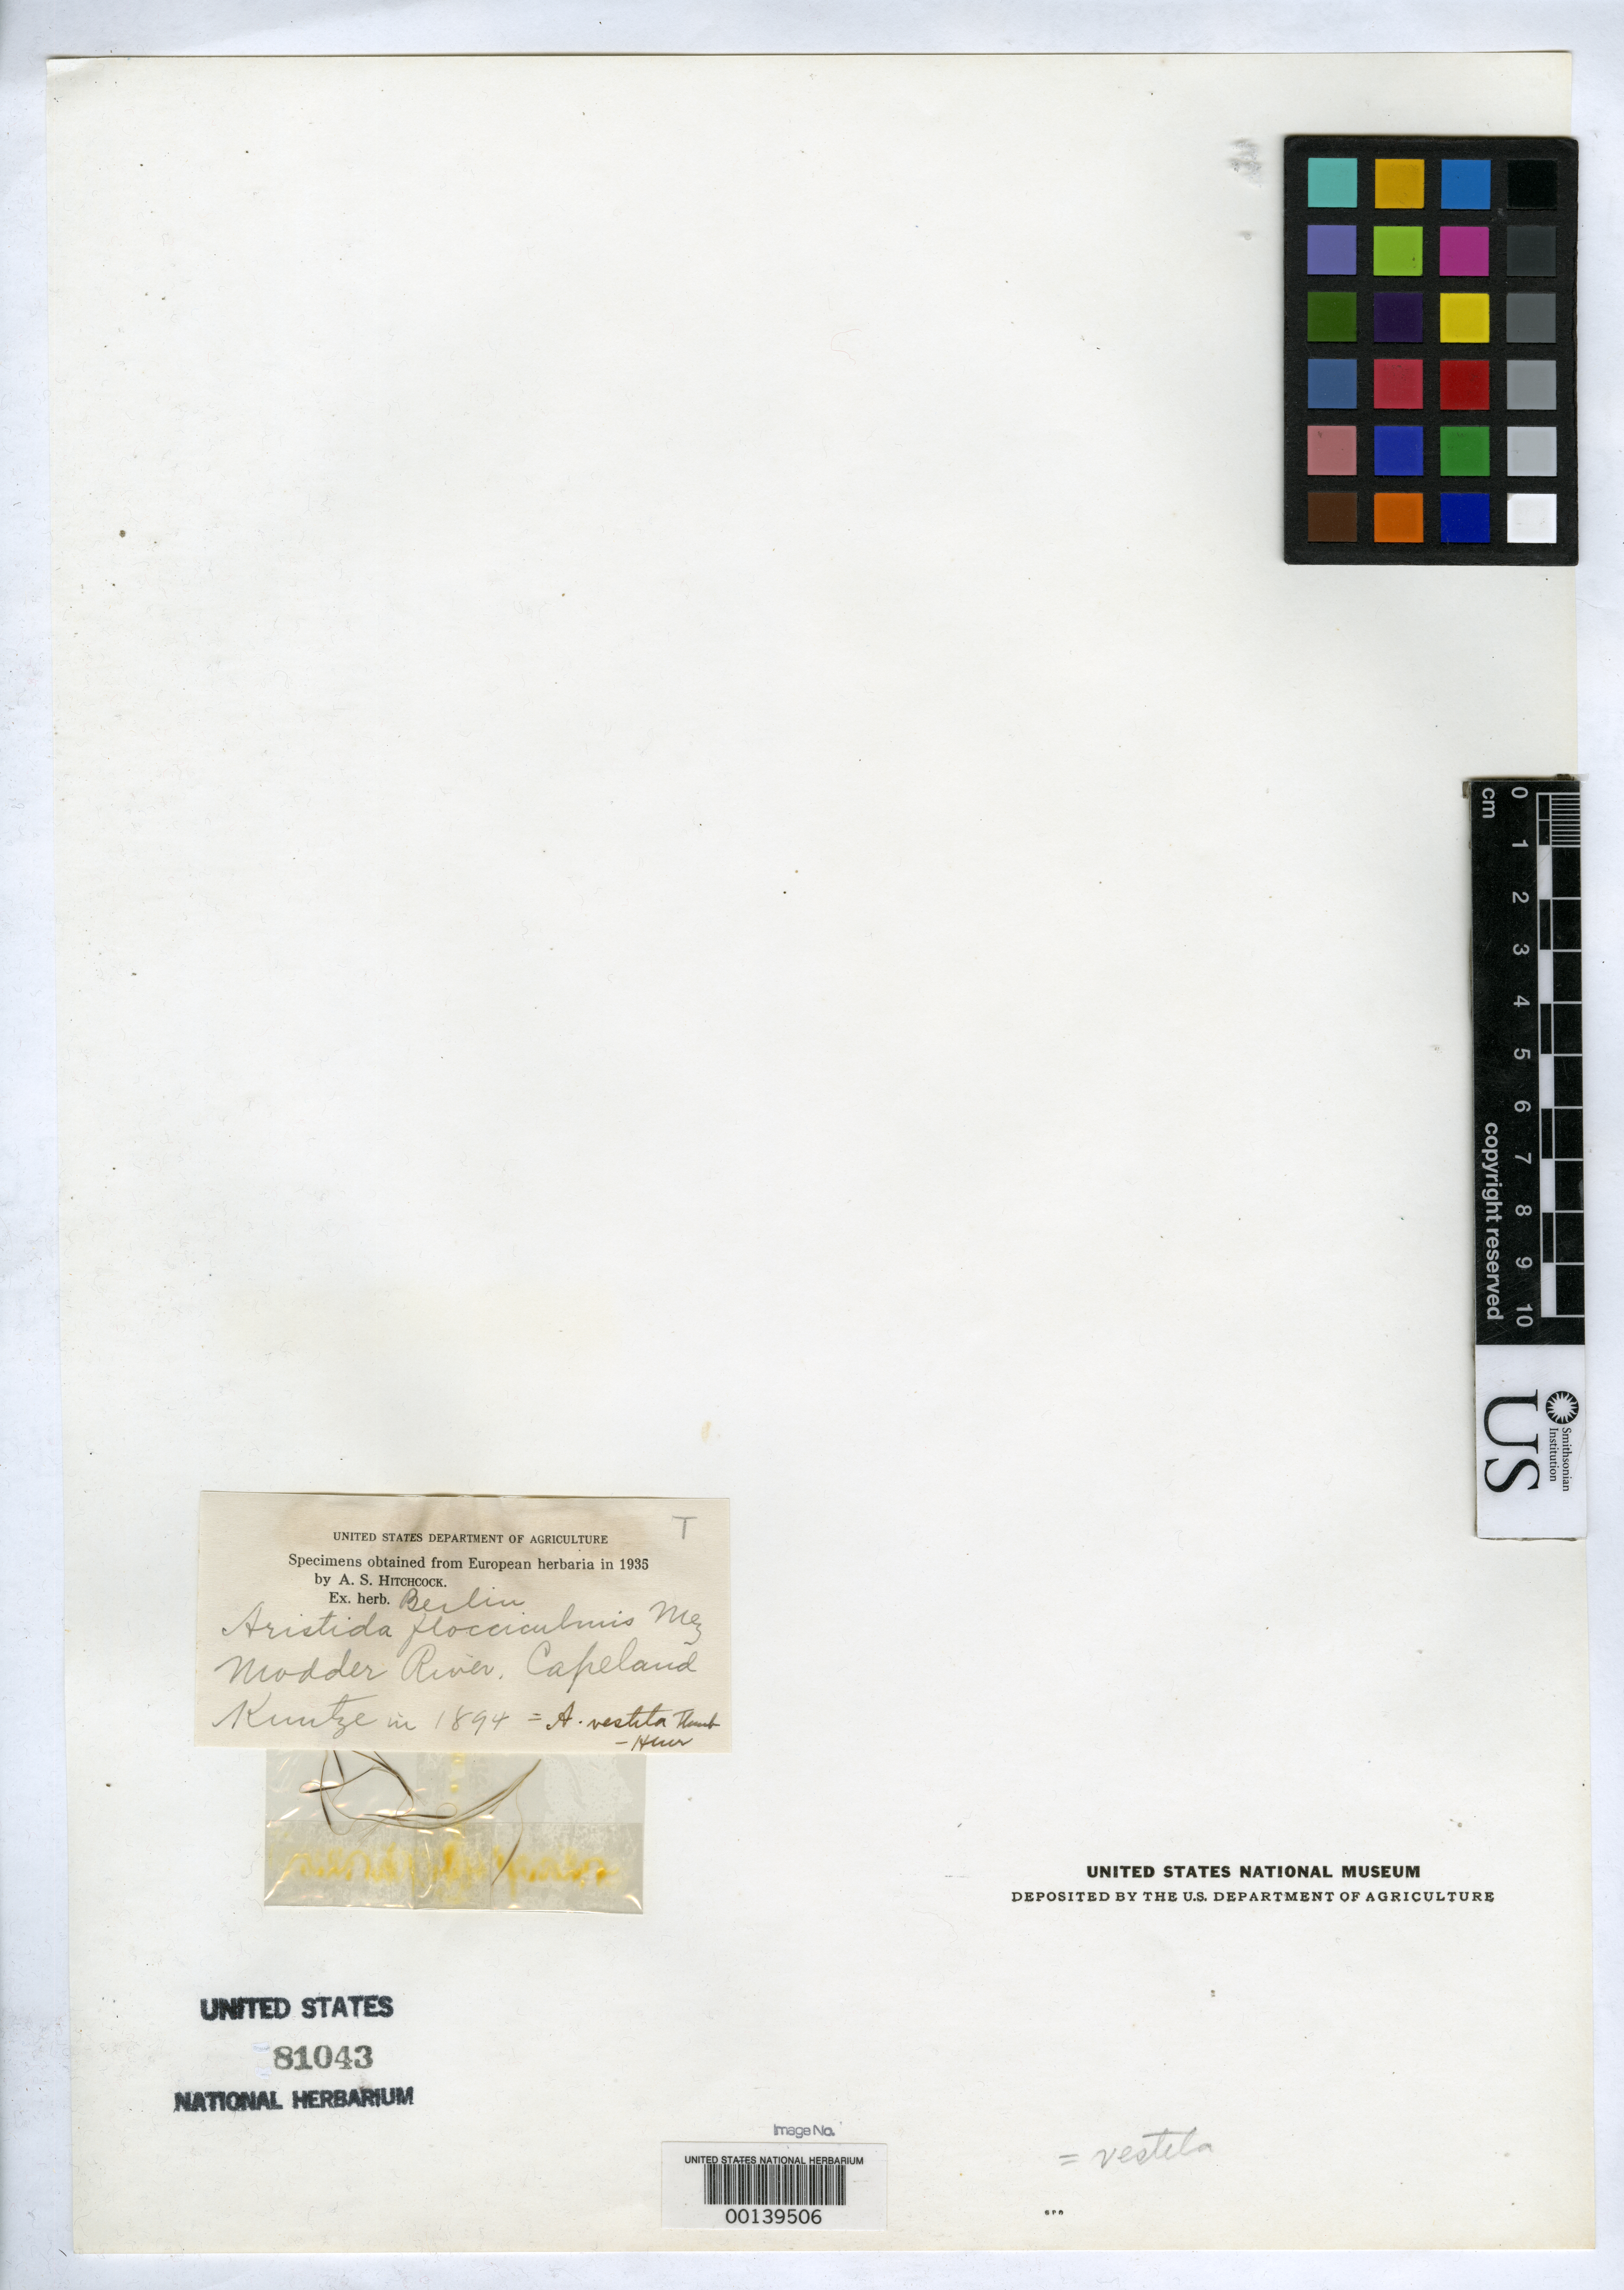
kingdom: Plantae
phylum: Tracheophyta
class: Liliopsida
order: Poales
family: Poaceae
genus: Aristida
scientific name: Aristida flocciculmis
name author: Mez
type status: Type Fragment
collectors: C.E.O. Kuntze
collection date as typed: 1894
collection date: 1894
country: South Africa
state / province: Free State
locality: Modder River.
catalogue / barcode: US 81043